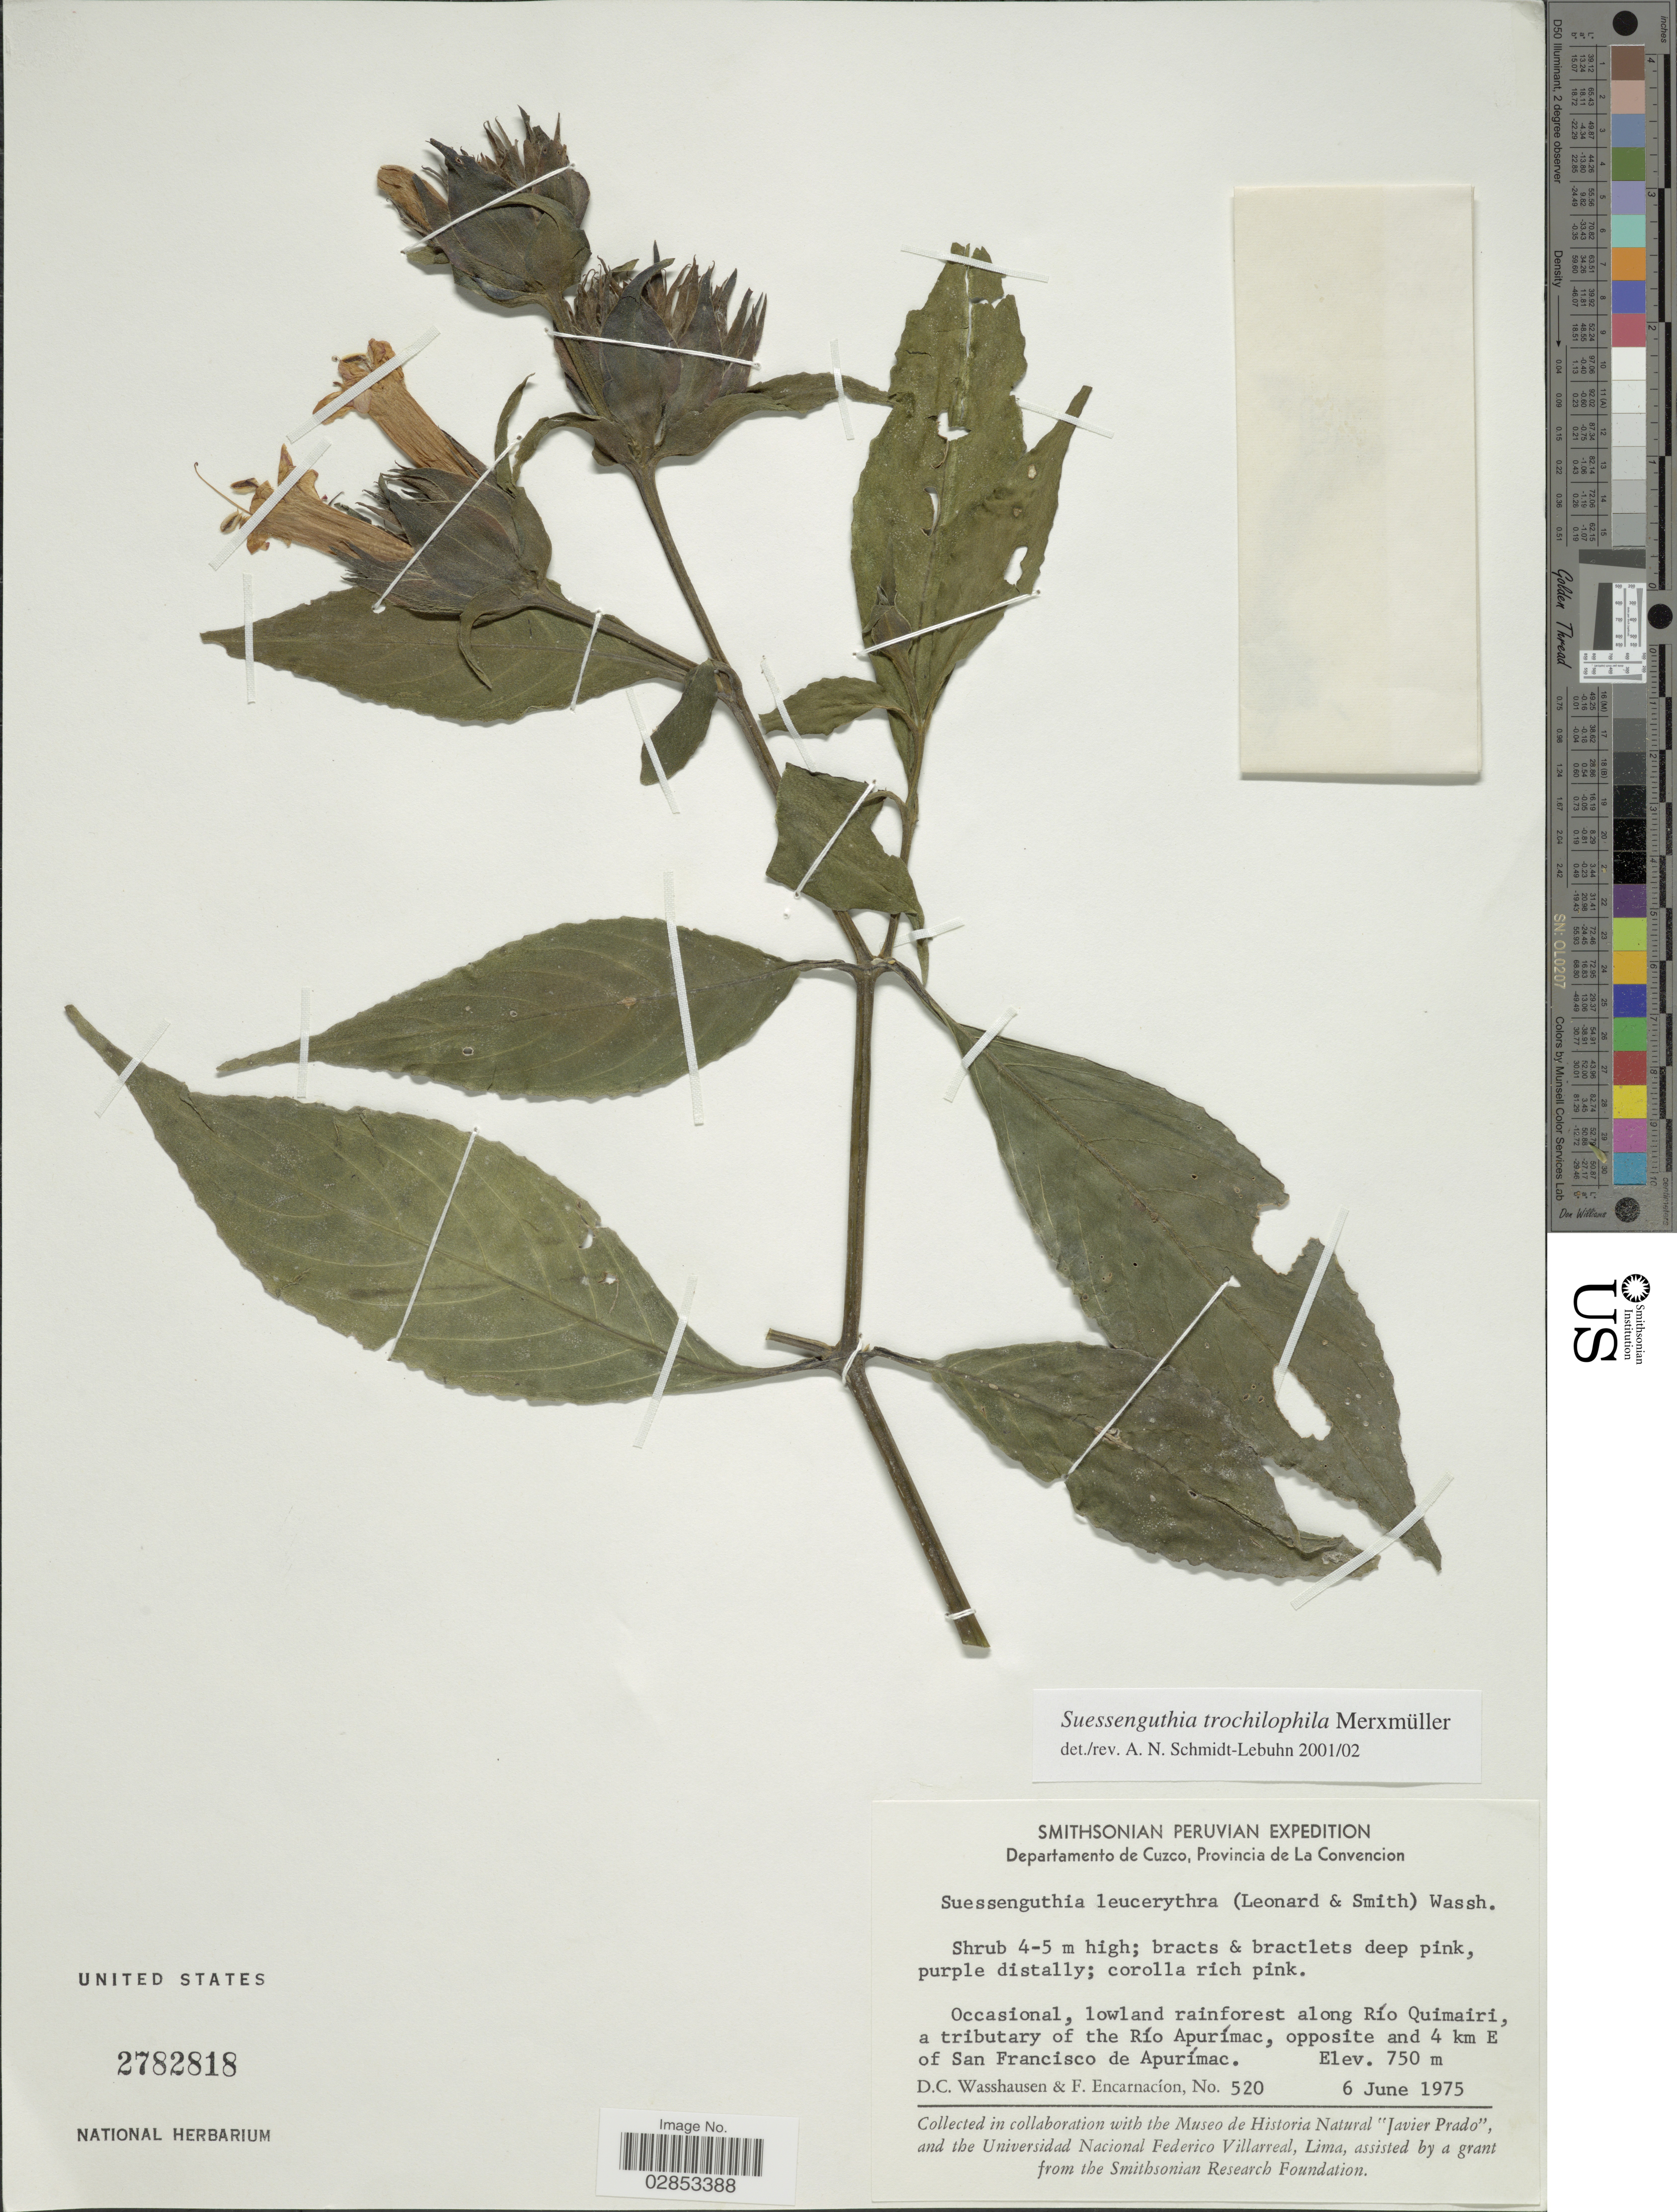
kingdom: Plantae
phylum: Tracheophyta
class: Magnoliopsida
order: Lamiales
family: Acanthaceae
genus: Suessenguthia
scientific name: Suessenguthia trochilophila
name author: Merxm.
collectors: D. C. Wasshausen & F. Encarnación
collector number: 520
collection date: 1975-06-06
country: Peru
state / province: Cusco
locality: Departamento Cuzco, Provincia de La Convencion. Occasional, lowland rainforest along Río Quimairi, a tributary of the Río Apurímac, opposite and 4 km E of San Francisco de Apurímac.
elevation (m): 750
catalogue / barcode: US 2782818